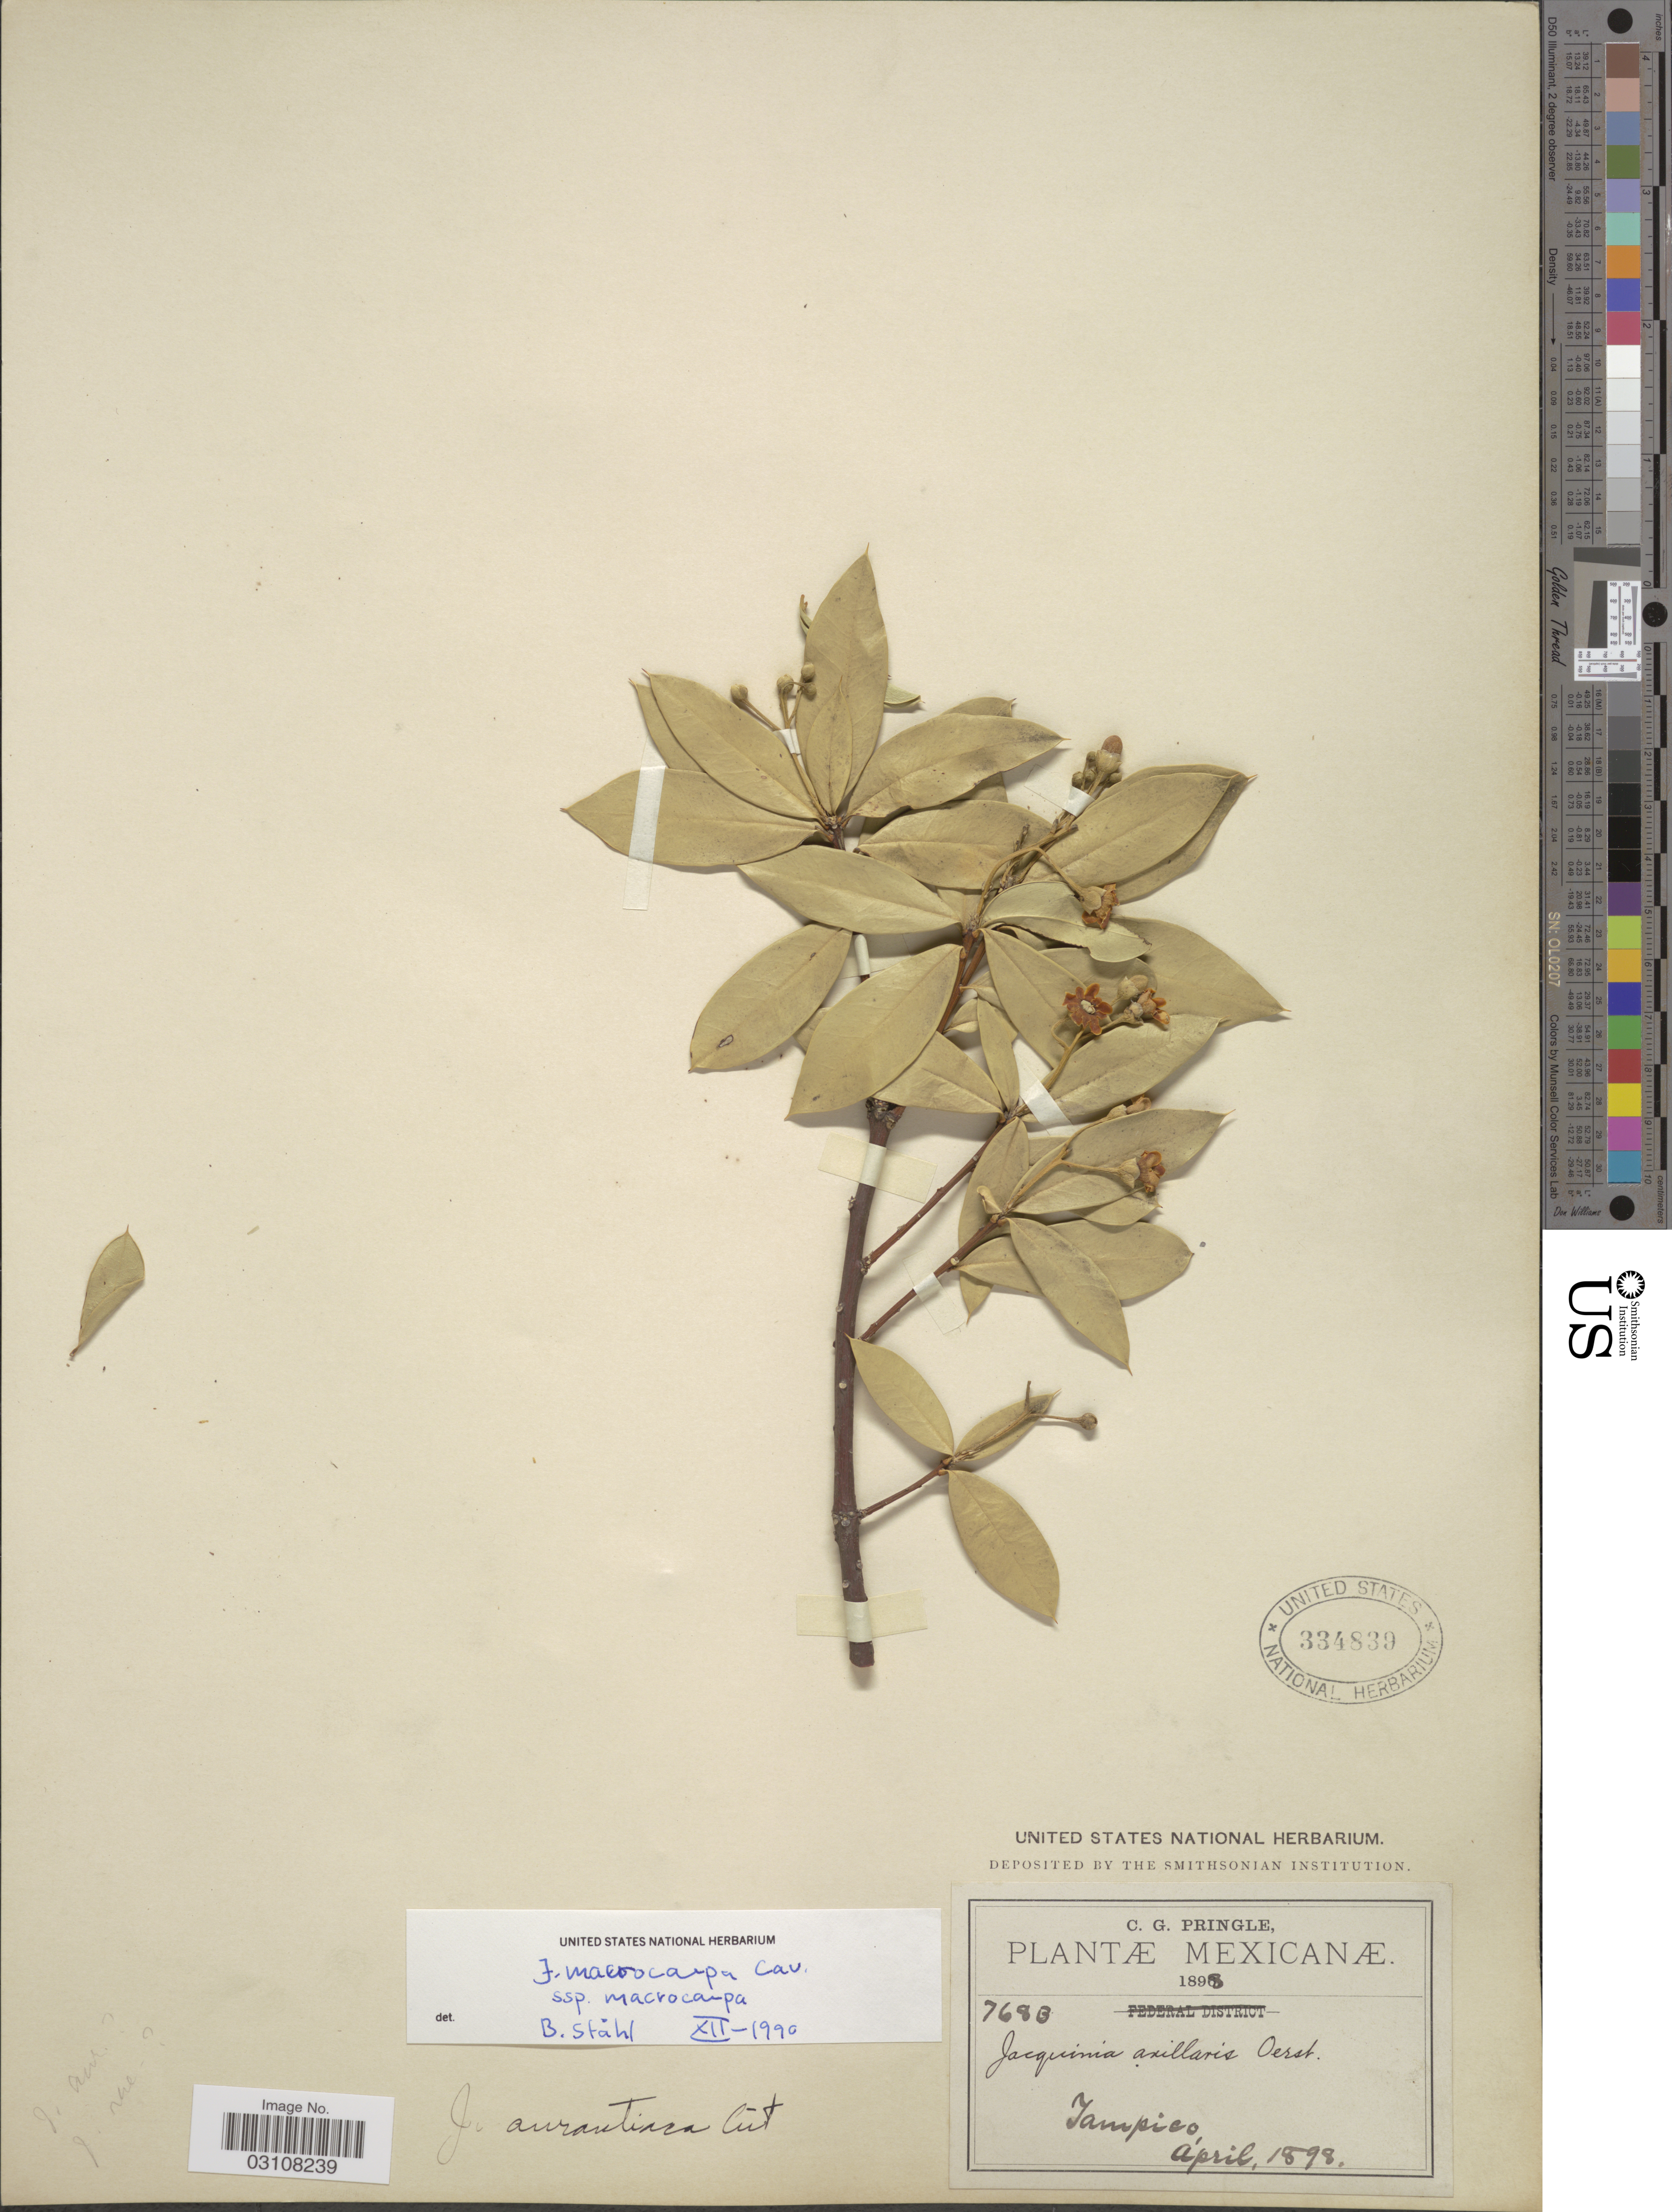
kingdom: Plantae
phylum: Tracheophyta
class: Magnoliopsida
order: Ericales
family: Primulaceae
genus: Jacquinia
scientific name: Jacquinia macrocarpa subsp. macrocarpa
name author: Cav.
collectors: C. G. Pringle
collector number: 768B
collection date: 1898-04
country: Mexico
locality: Tampico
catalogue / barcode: US 334839